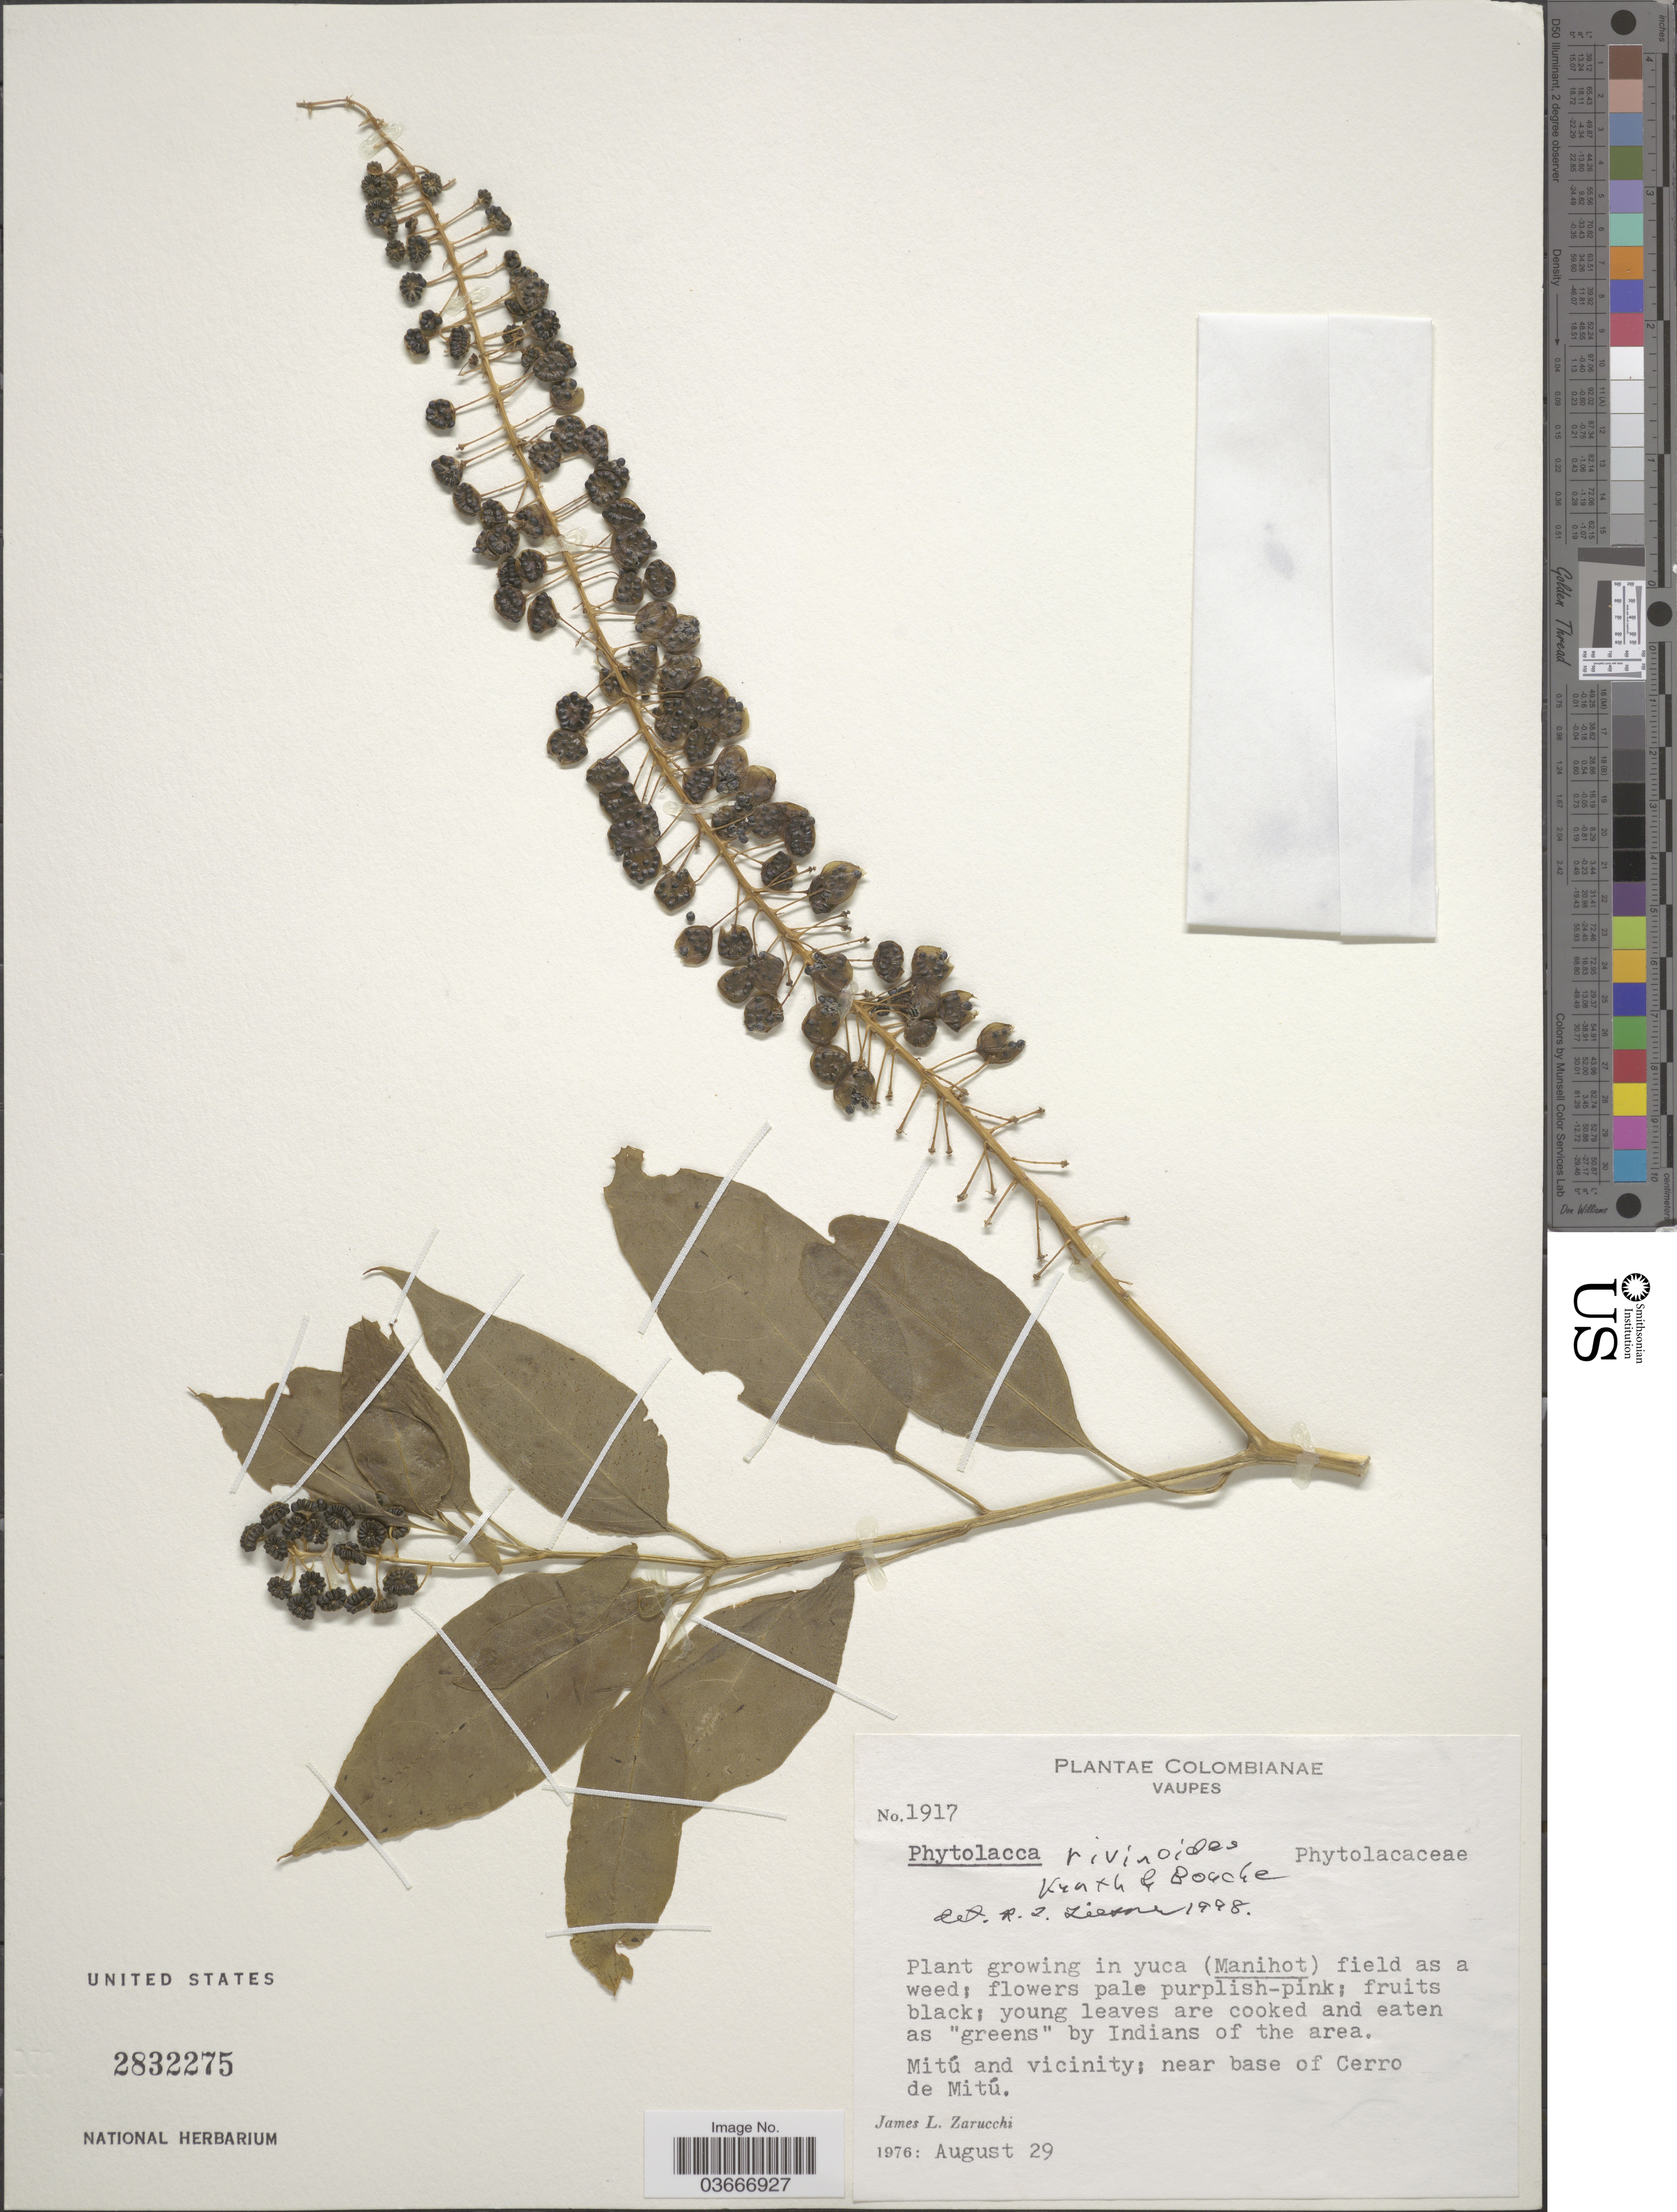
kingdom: Plantae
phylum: Tracheophyta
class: Magnoliopsida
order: Caryophyllales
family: Phytolaccaceae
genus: Phytolacca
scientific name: Phytolacca rivinoides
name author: Kunth & C.D. Bouché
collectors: J. L. Zarucchi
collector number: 1917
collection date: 1976-08-29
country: Colombia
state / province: Vaupés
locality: Mitú and vicinity; near base of Cerro de Mitú.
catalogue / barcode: US 2832275